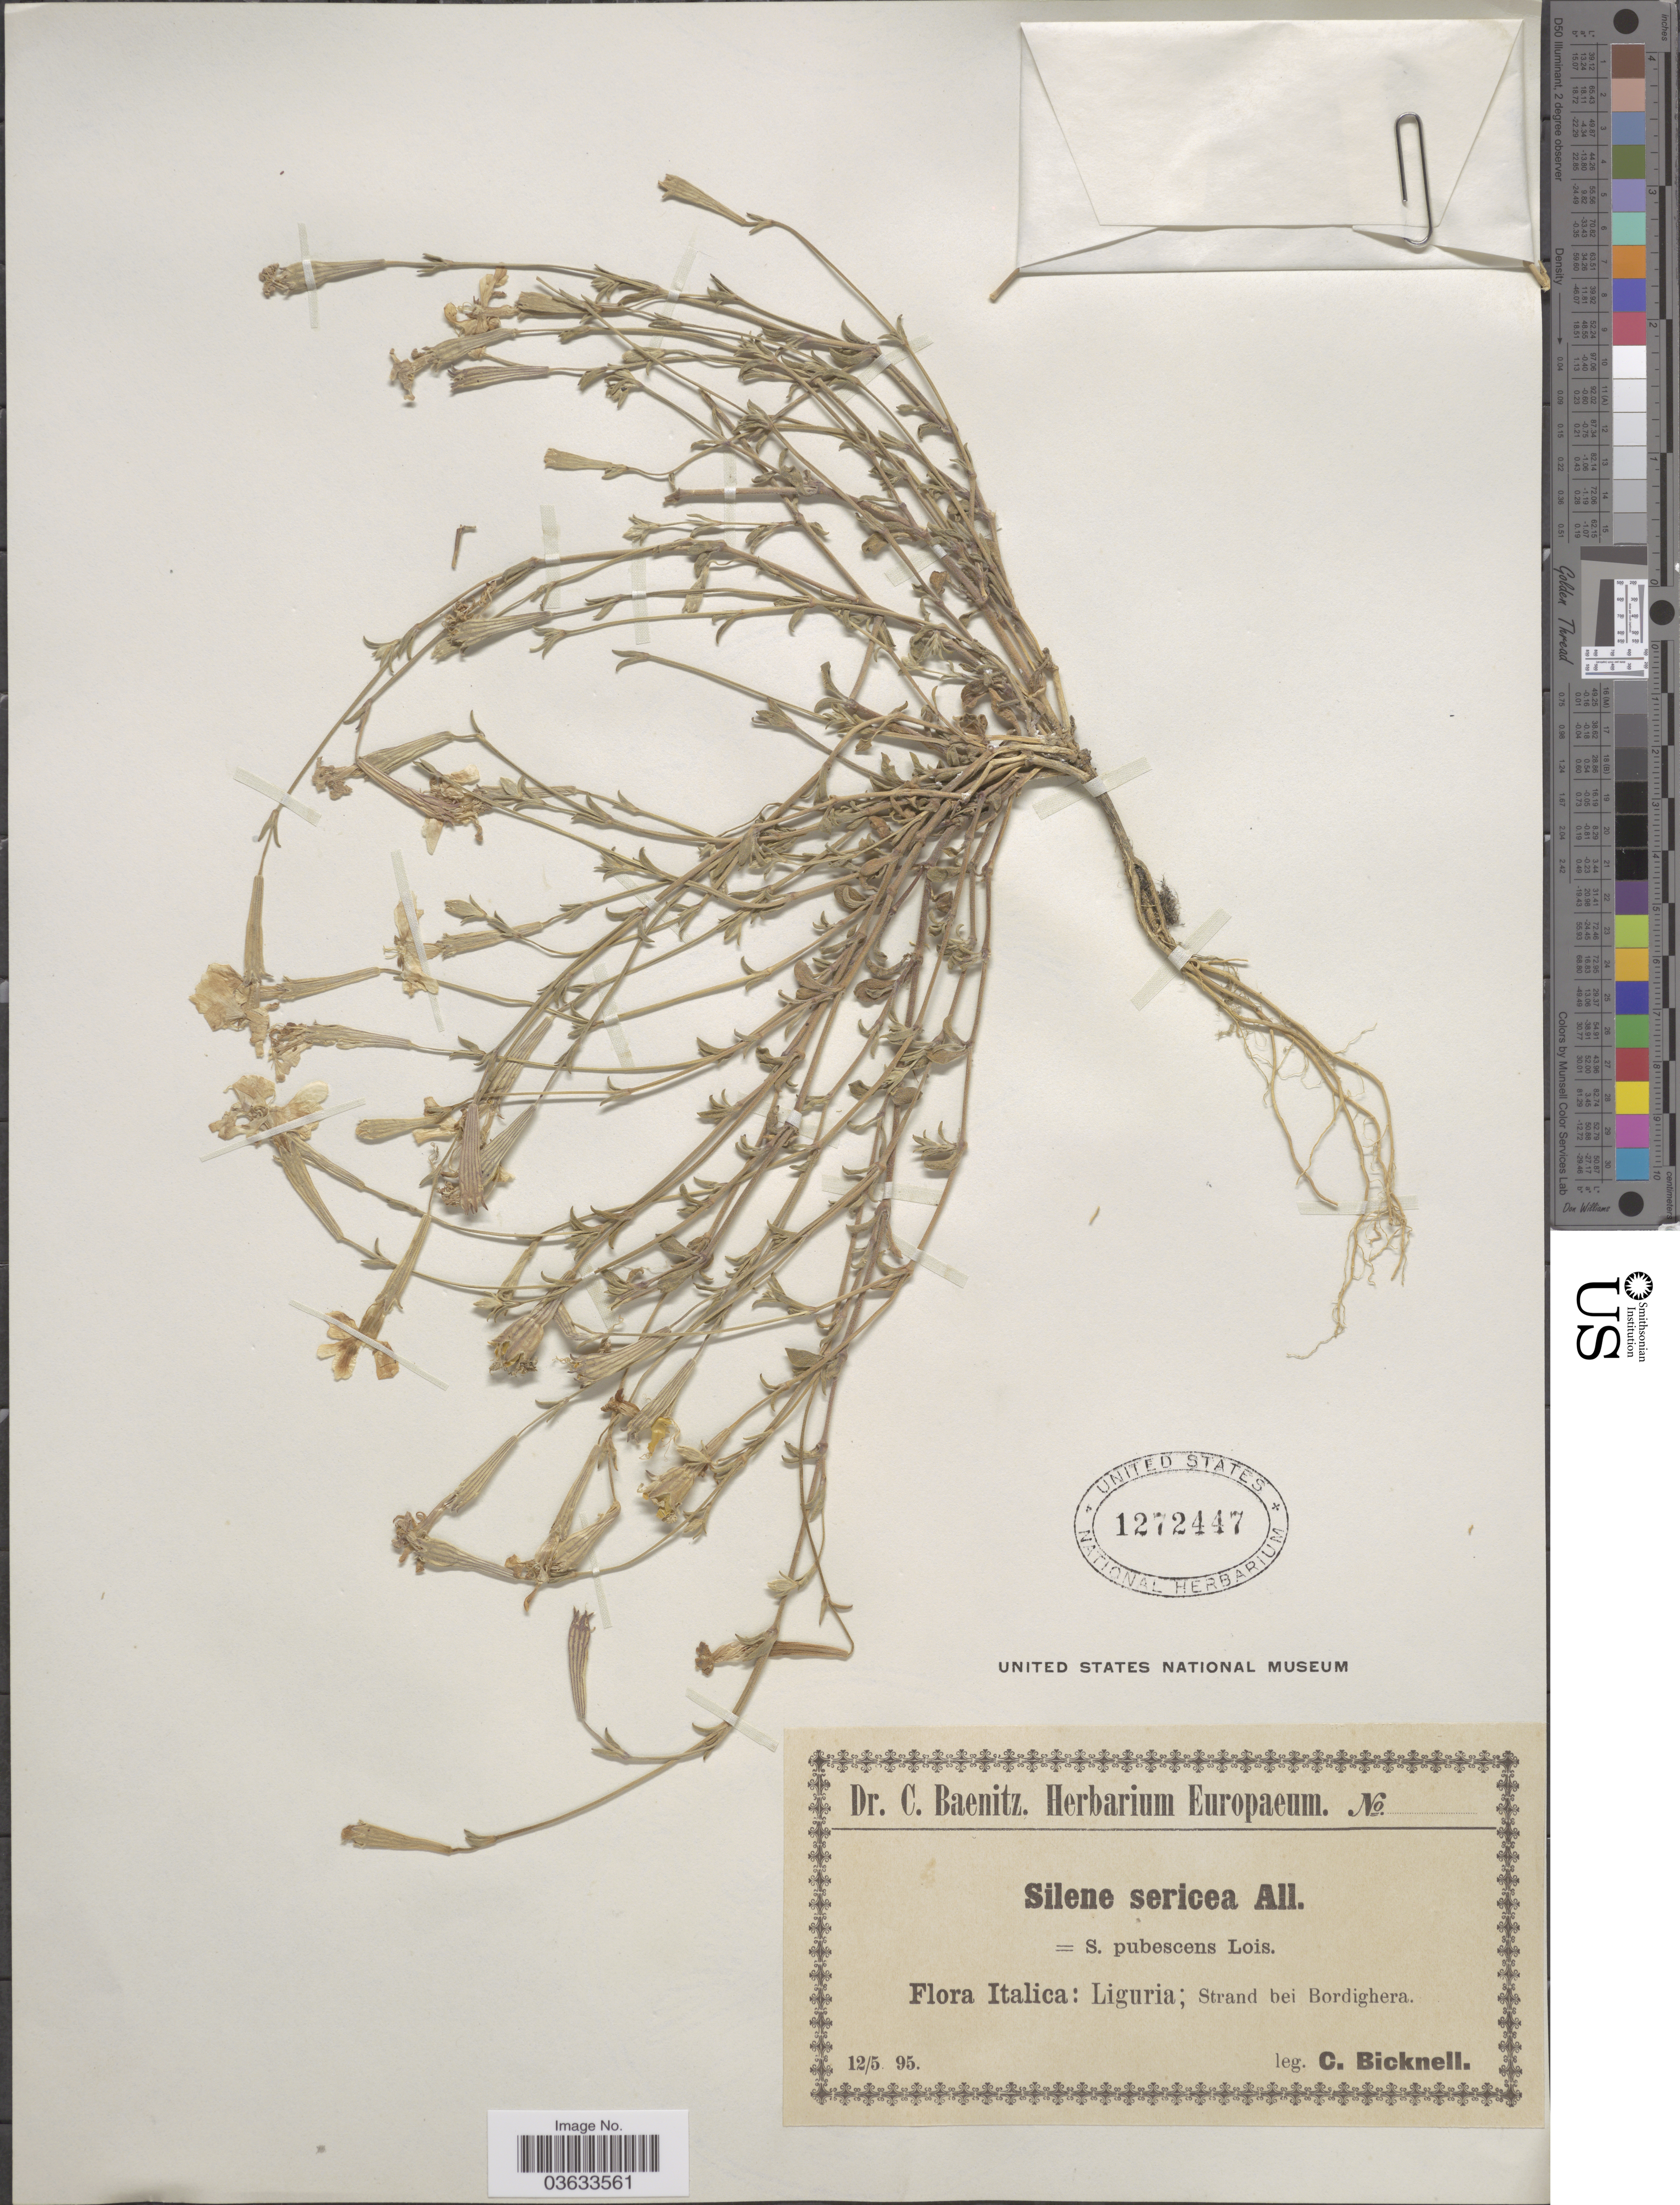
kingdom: Plantae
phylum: Tracheophyta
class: Magnoliopsida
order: Caryophyllales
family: Caryophyllaceae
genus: Silene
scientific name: Silene sericea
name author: All.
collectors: C. Bicknell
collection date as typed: Transcribed d/m/y: 12/5/95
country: Italy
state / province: Liguria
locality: Strand bei Bordighera.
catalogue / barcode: US 1272447